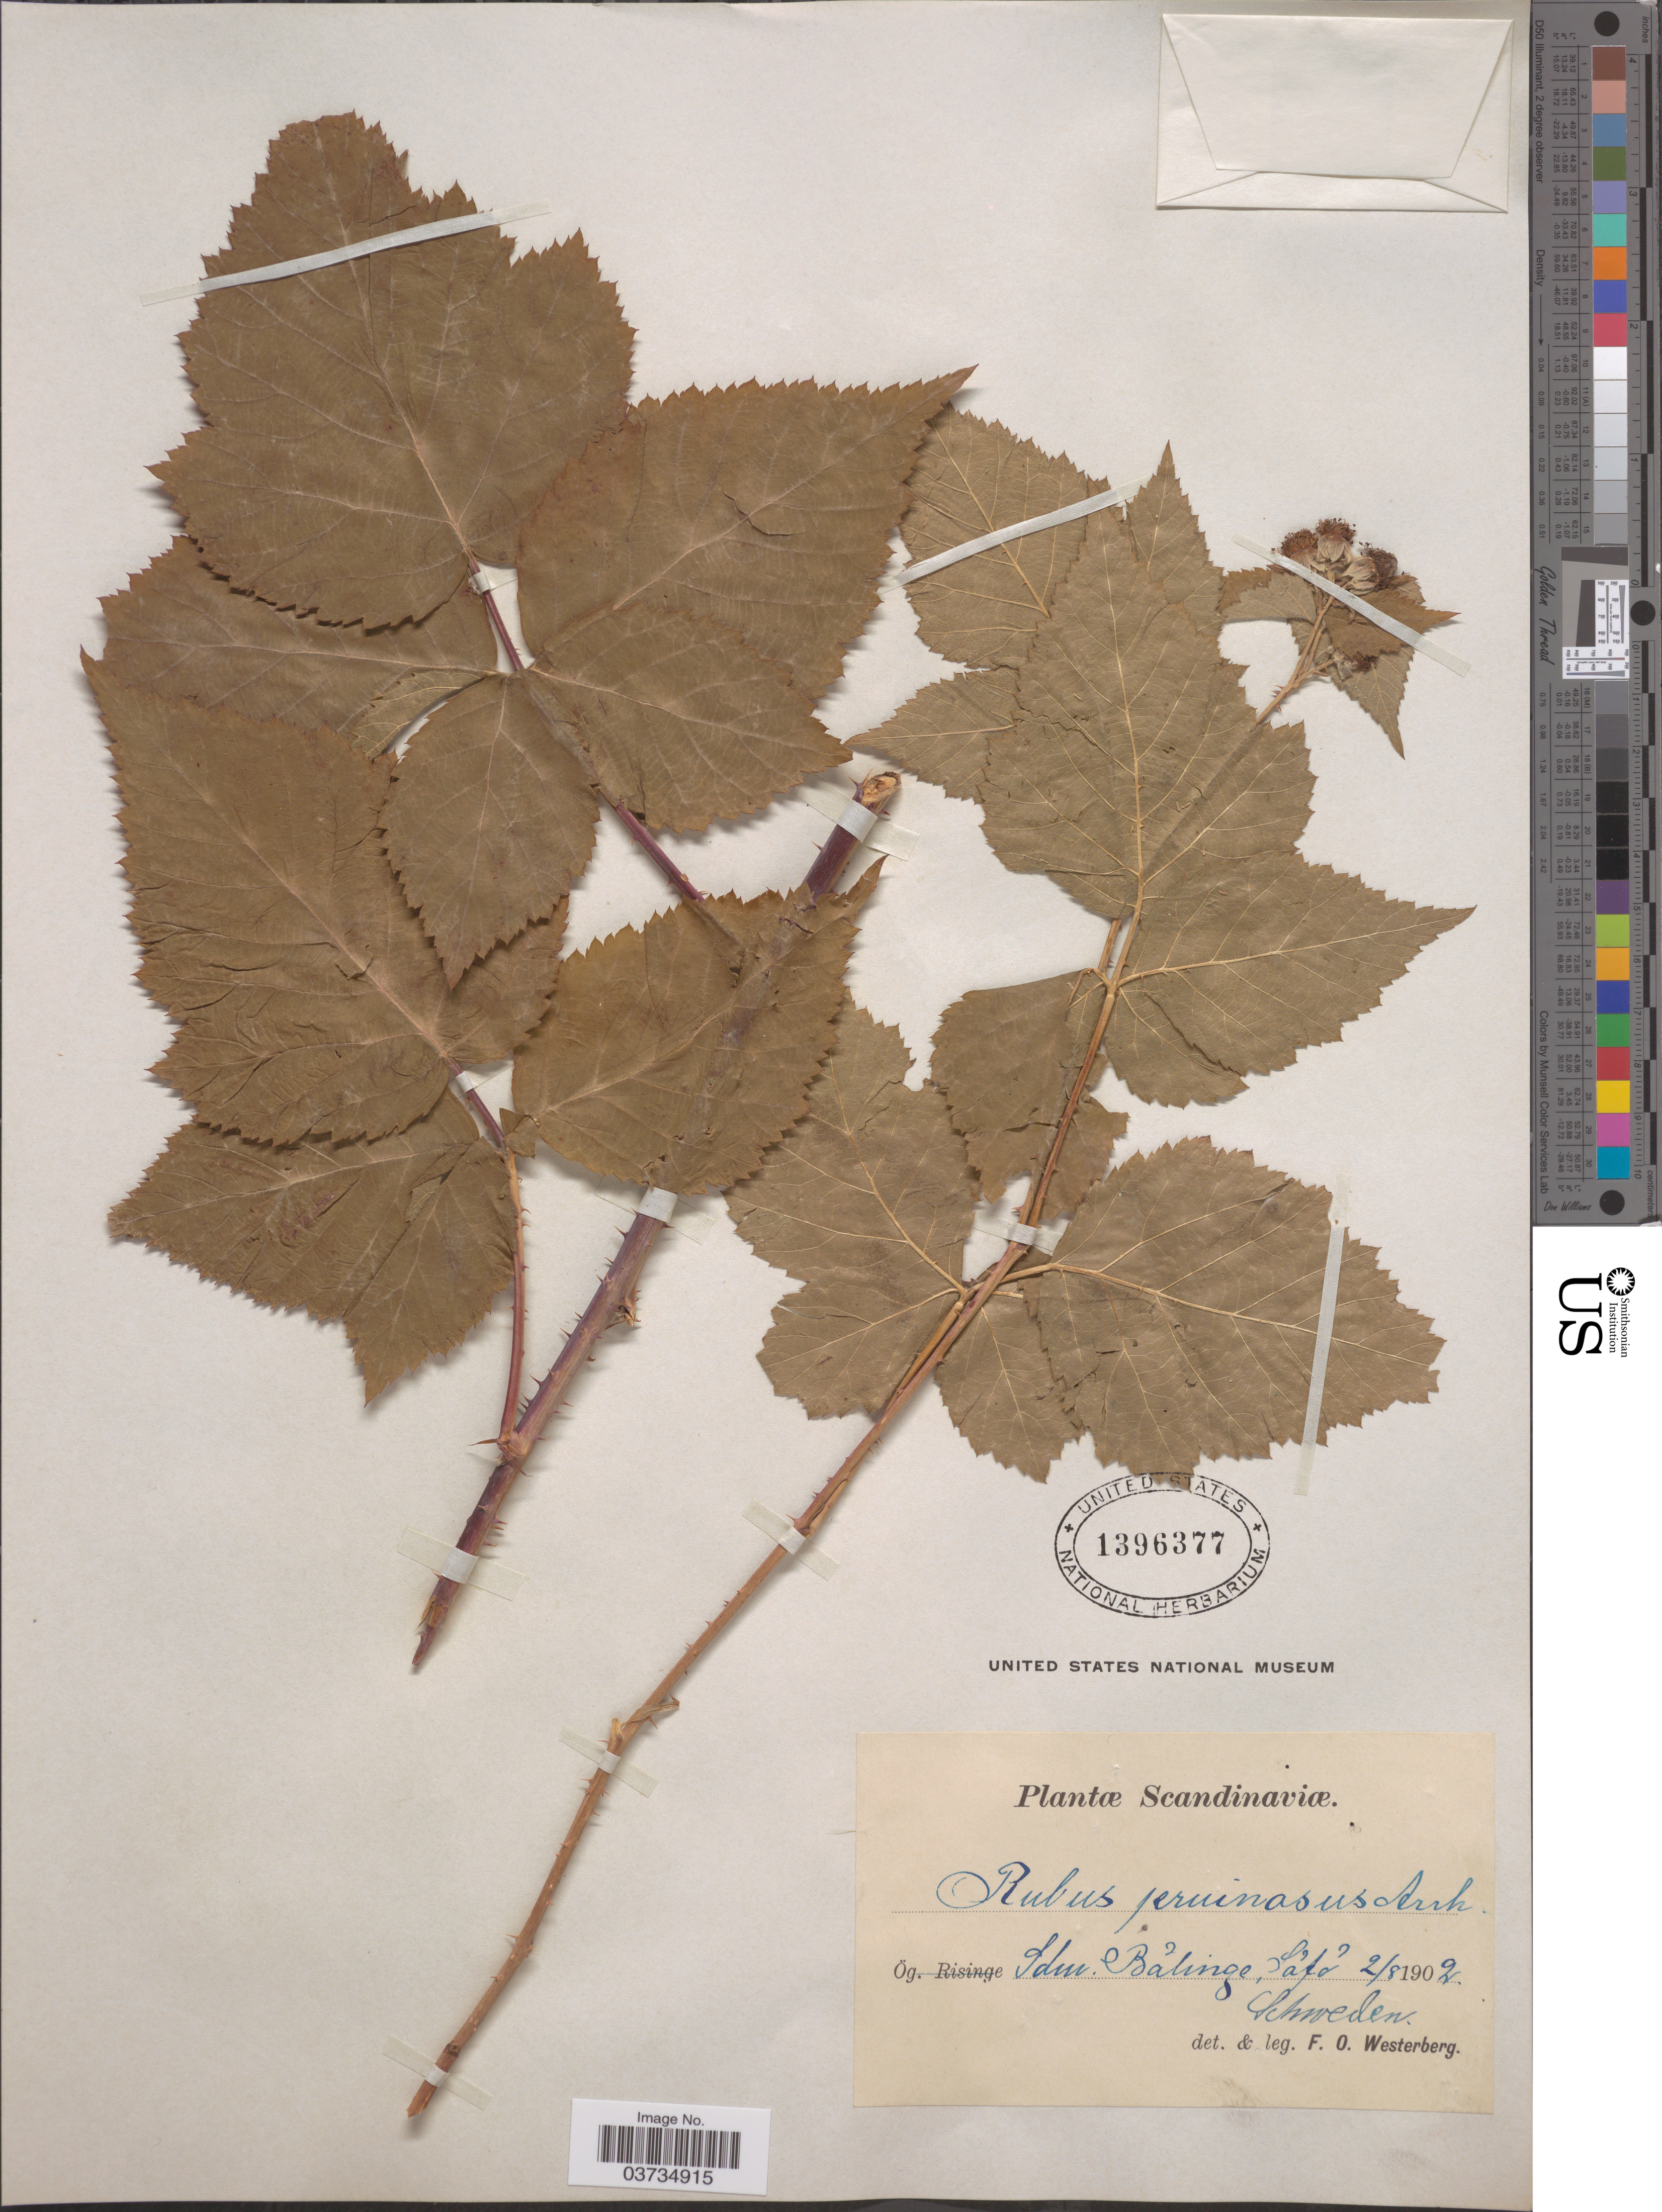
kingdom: Plantae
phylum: Tracheophyta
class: Magnoliopsida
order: Rosales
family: Rosaceae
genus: Rubus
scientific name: Rubus pruinosus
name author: Arrh.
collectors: F. Westerberg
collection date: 1902-08-02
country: Sweden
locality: Scandinaviæ. Sdm. Bälinge, Lafo. Schweden.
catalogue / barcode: US 1396377